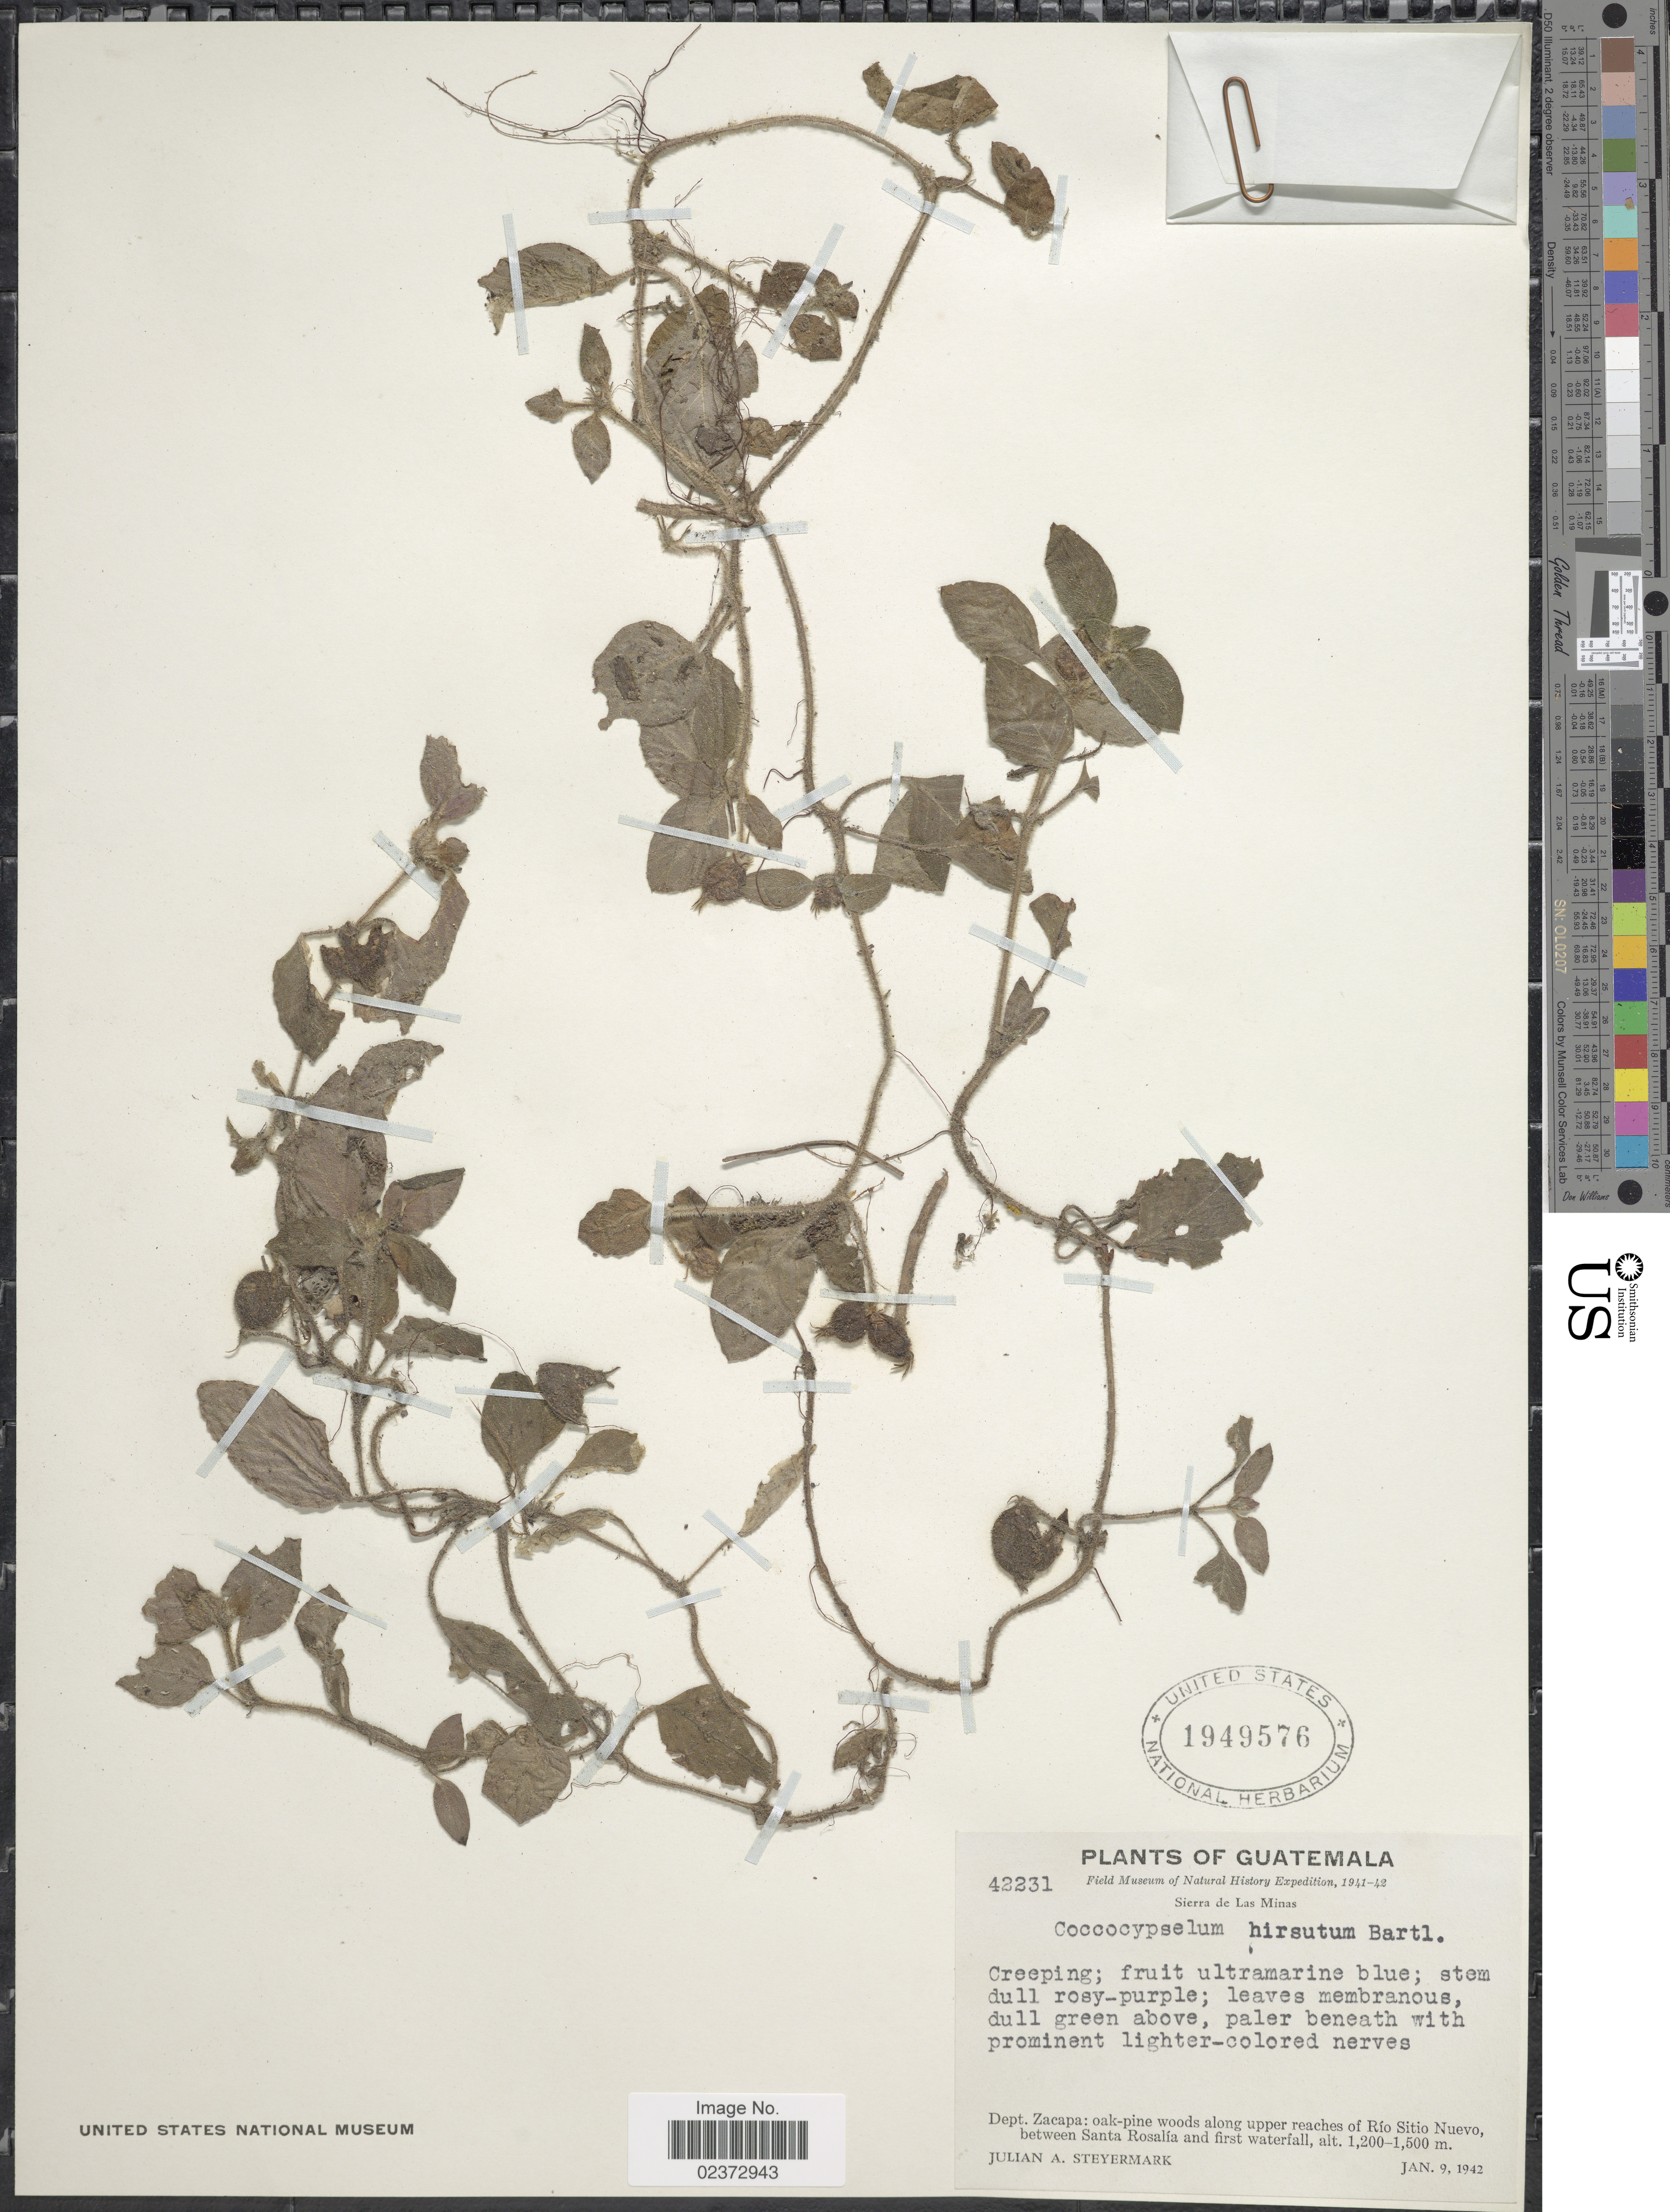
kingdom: Plantae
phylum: Tracheophyta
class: Magnoliopsida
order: Gentianales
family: Rubiaceae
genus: Coccocypselum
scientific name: Coccocypselum hispidulum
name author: (Standl.) Standl.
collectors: J. Steyermark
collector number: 42231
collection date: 1942-01-09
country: Guatemala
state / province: Zacapa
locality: Dept. Zacapa: oak-pine woods along upper reaches of Río Sitio Nuevo, between Santa Rosalía and first waterfall, Sierra de Las Minas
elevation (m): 1200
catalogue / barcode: US 1949576